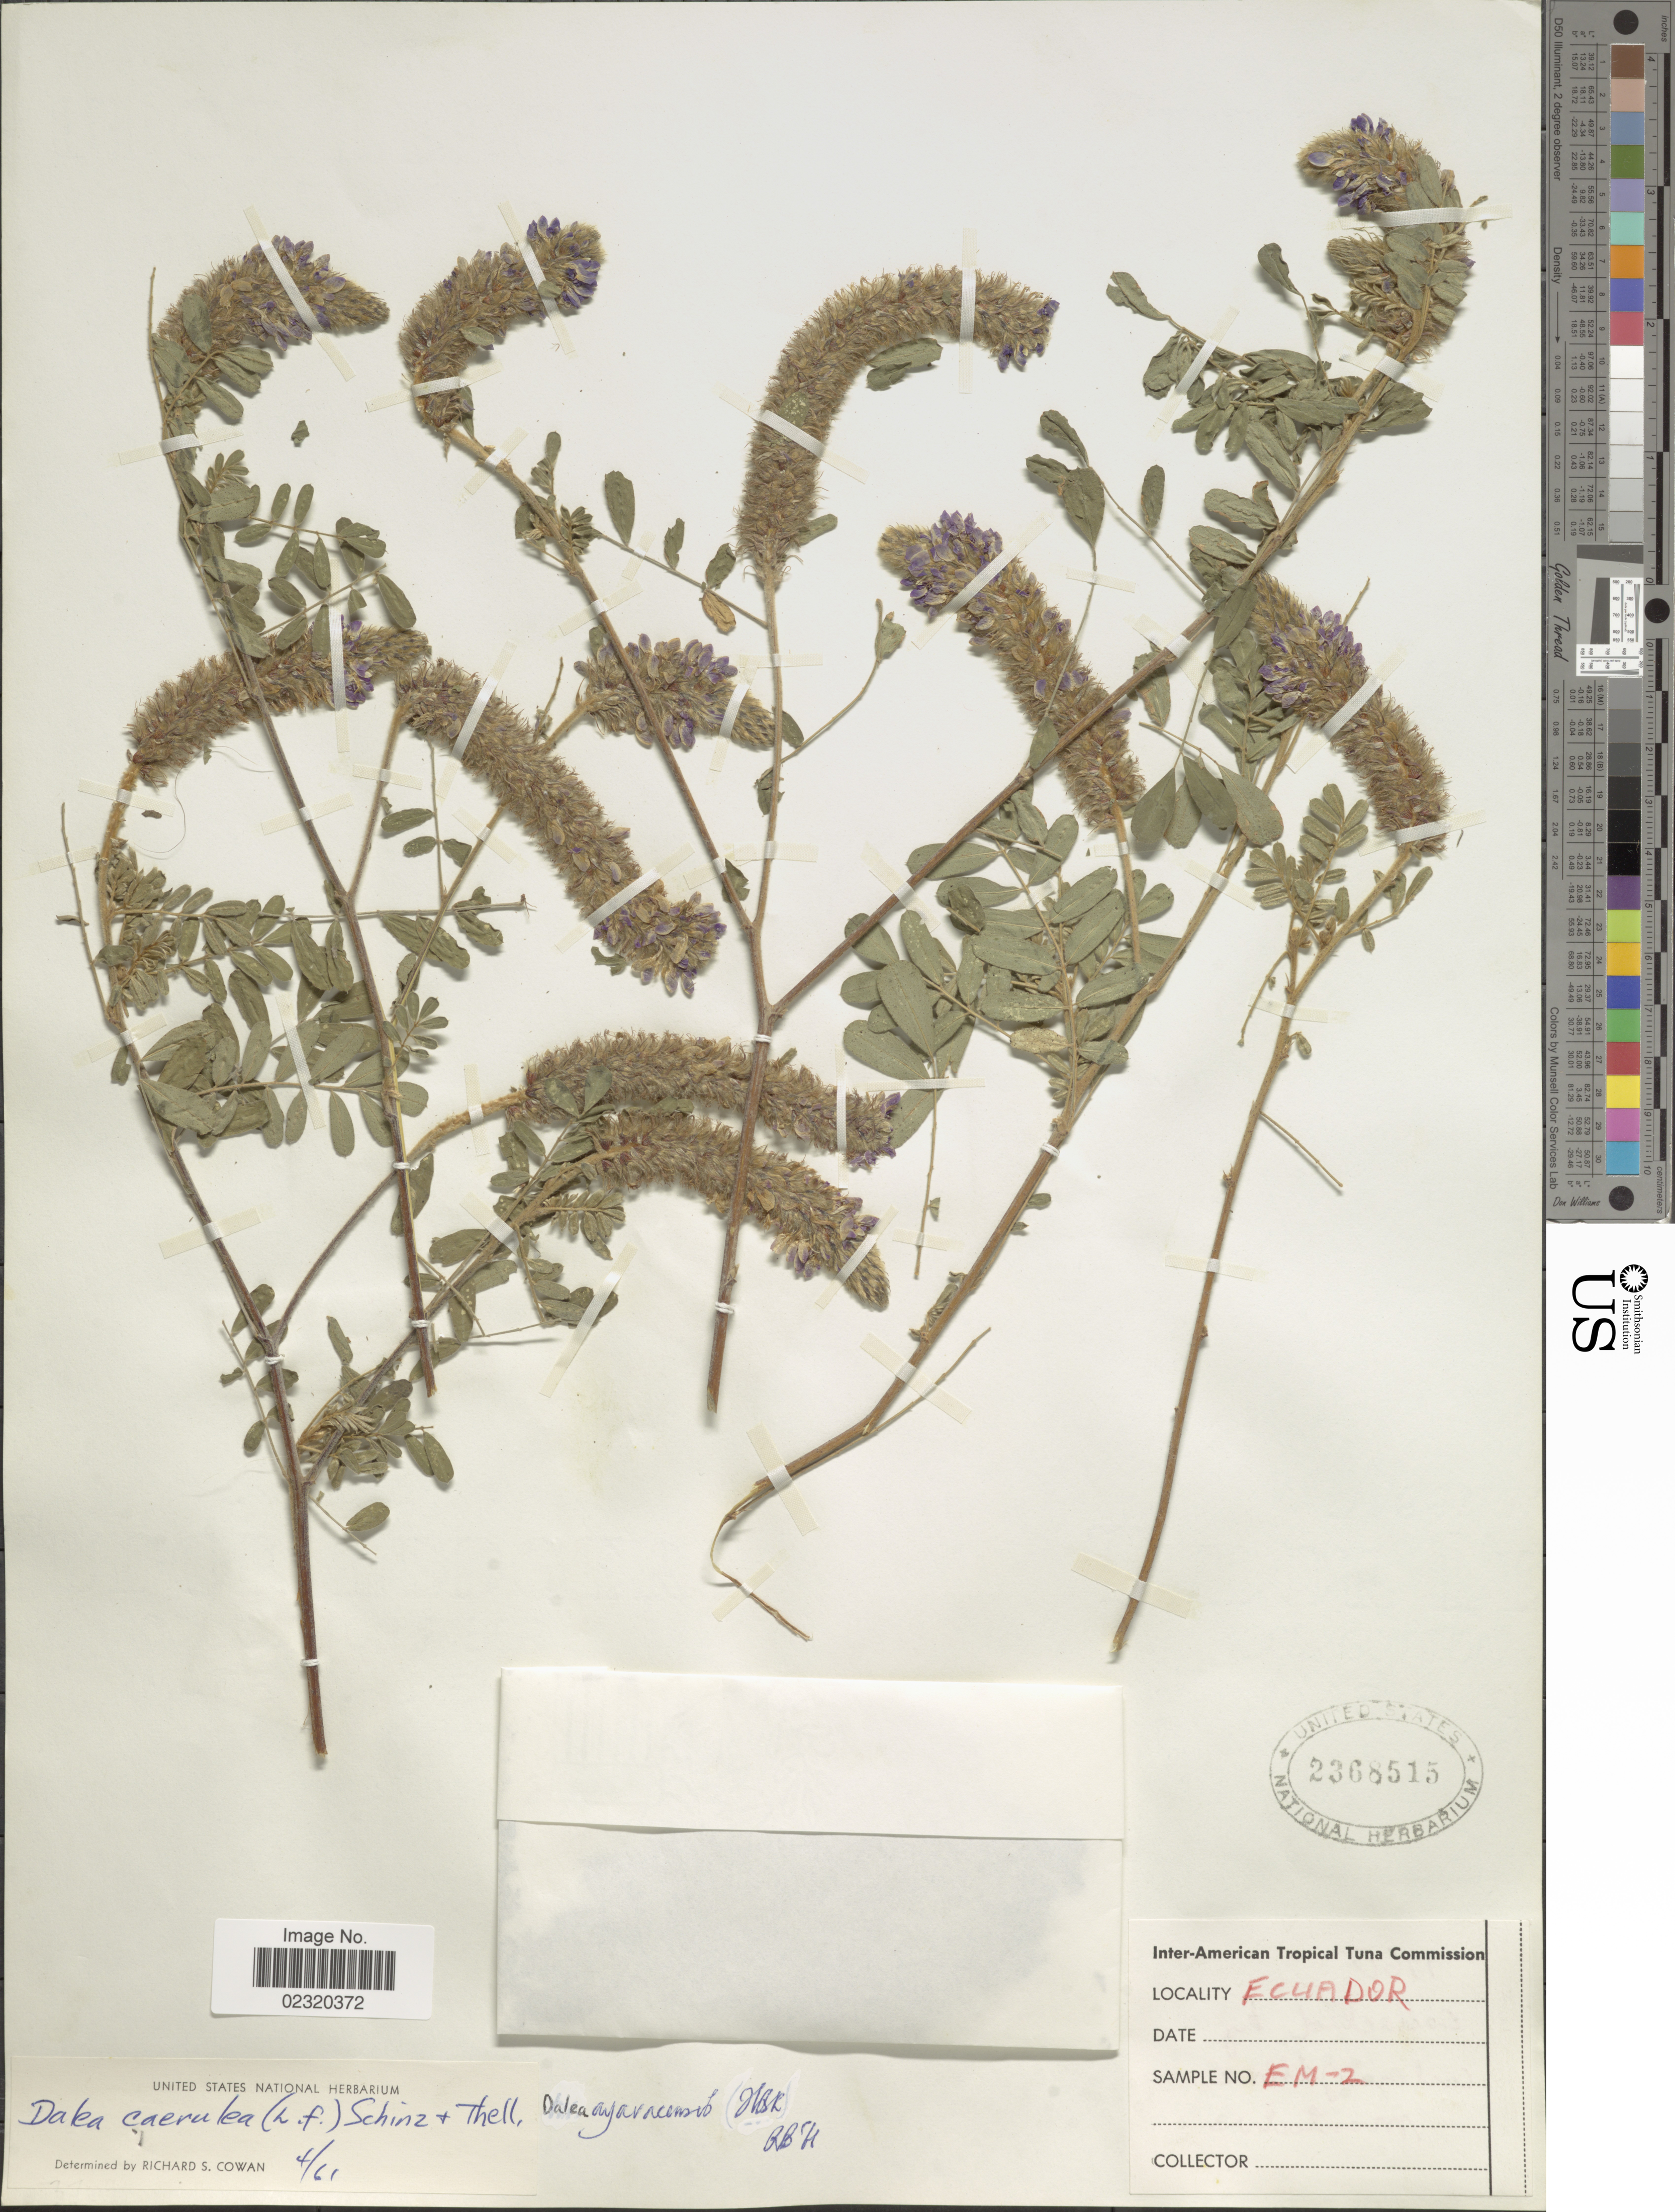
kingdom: Plantae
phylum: Tracheophyta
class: Magnoliopsida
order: Fabales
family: Fabaceae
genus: Dalea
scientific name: Dalea ayavacensis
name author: Kunth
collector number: EM-2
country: Ecuador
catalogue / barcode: US 2368515